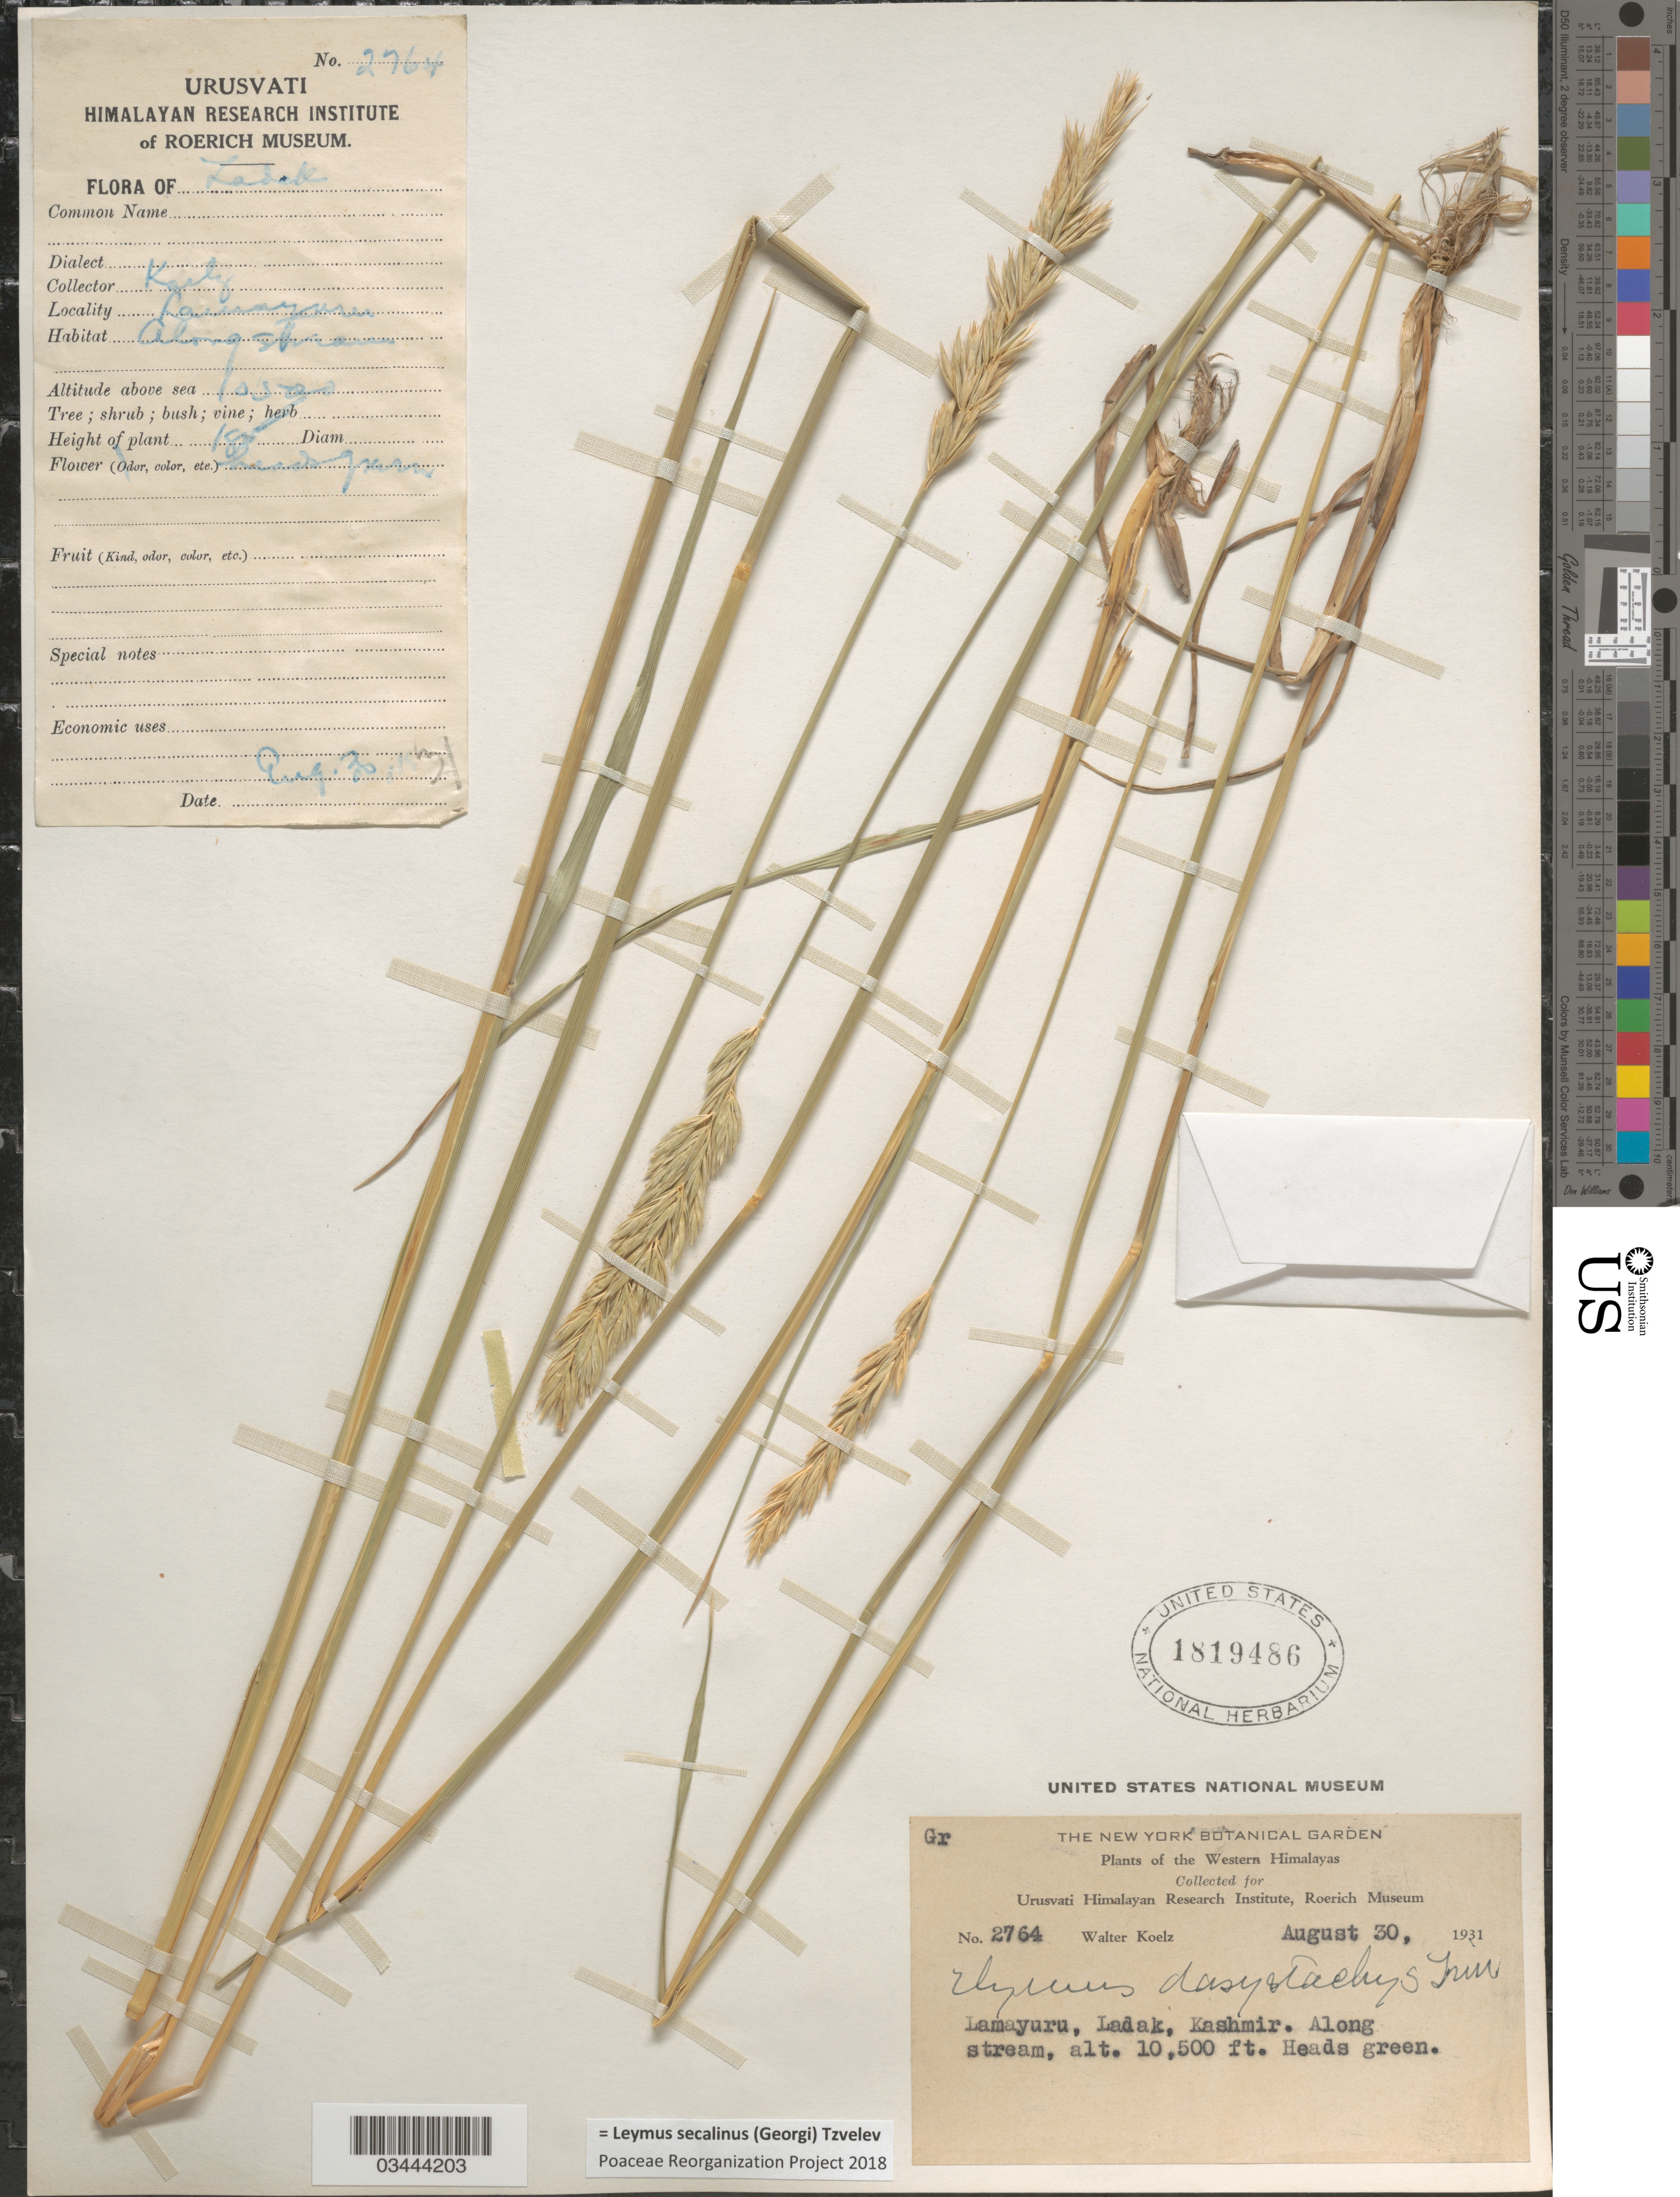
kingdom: Plantae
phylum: Tracheophyta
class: Liliopsida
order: Poales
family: Poaceae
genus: Leymus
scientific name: Leymus secalinus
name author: (Georgi) Tzvelev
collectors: W. N. Koelz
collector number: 2764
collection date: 1931-08-30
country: India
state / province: Ladakh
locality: The Western Himalayas. Lamayuru, Ladak. Along stream. Kashmir.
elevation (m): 3200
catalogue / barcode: US 1819486